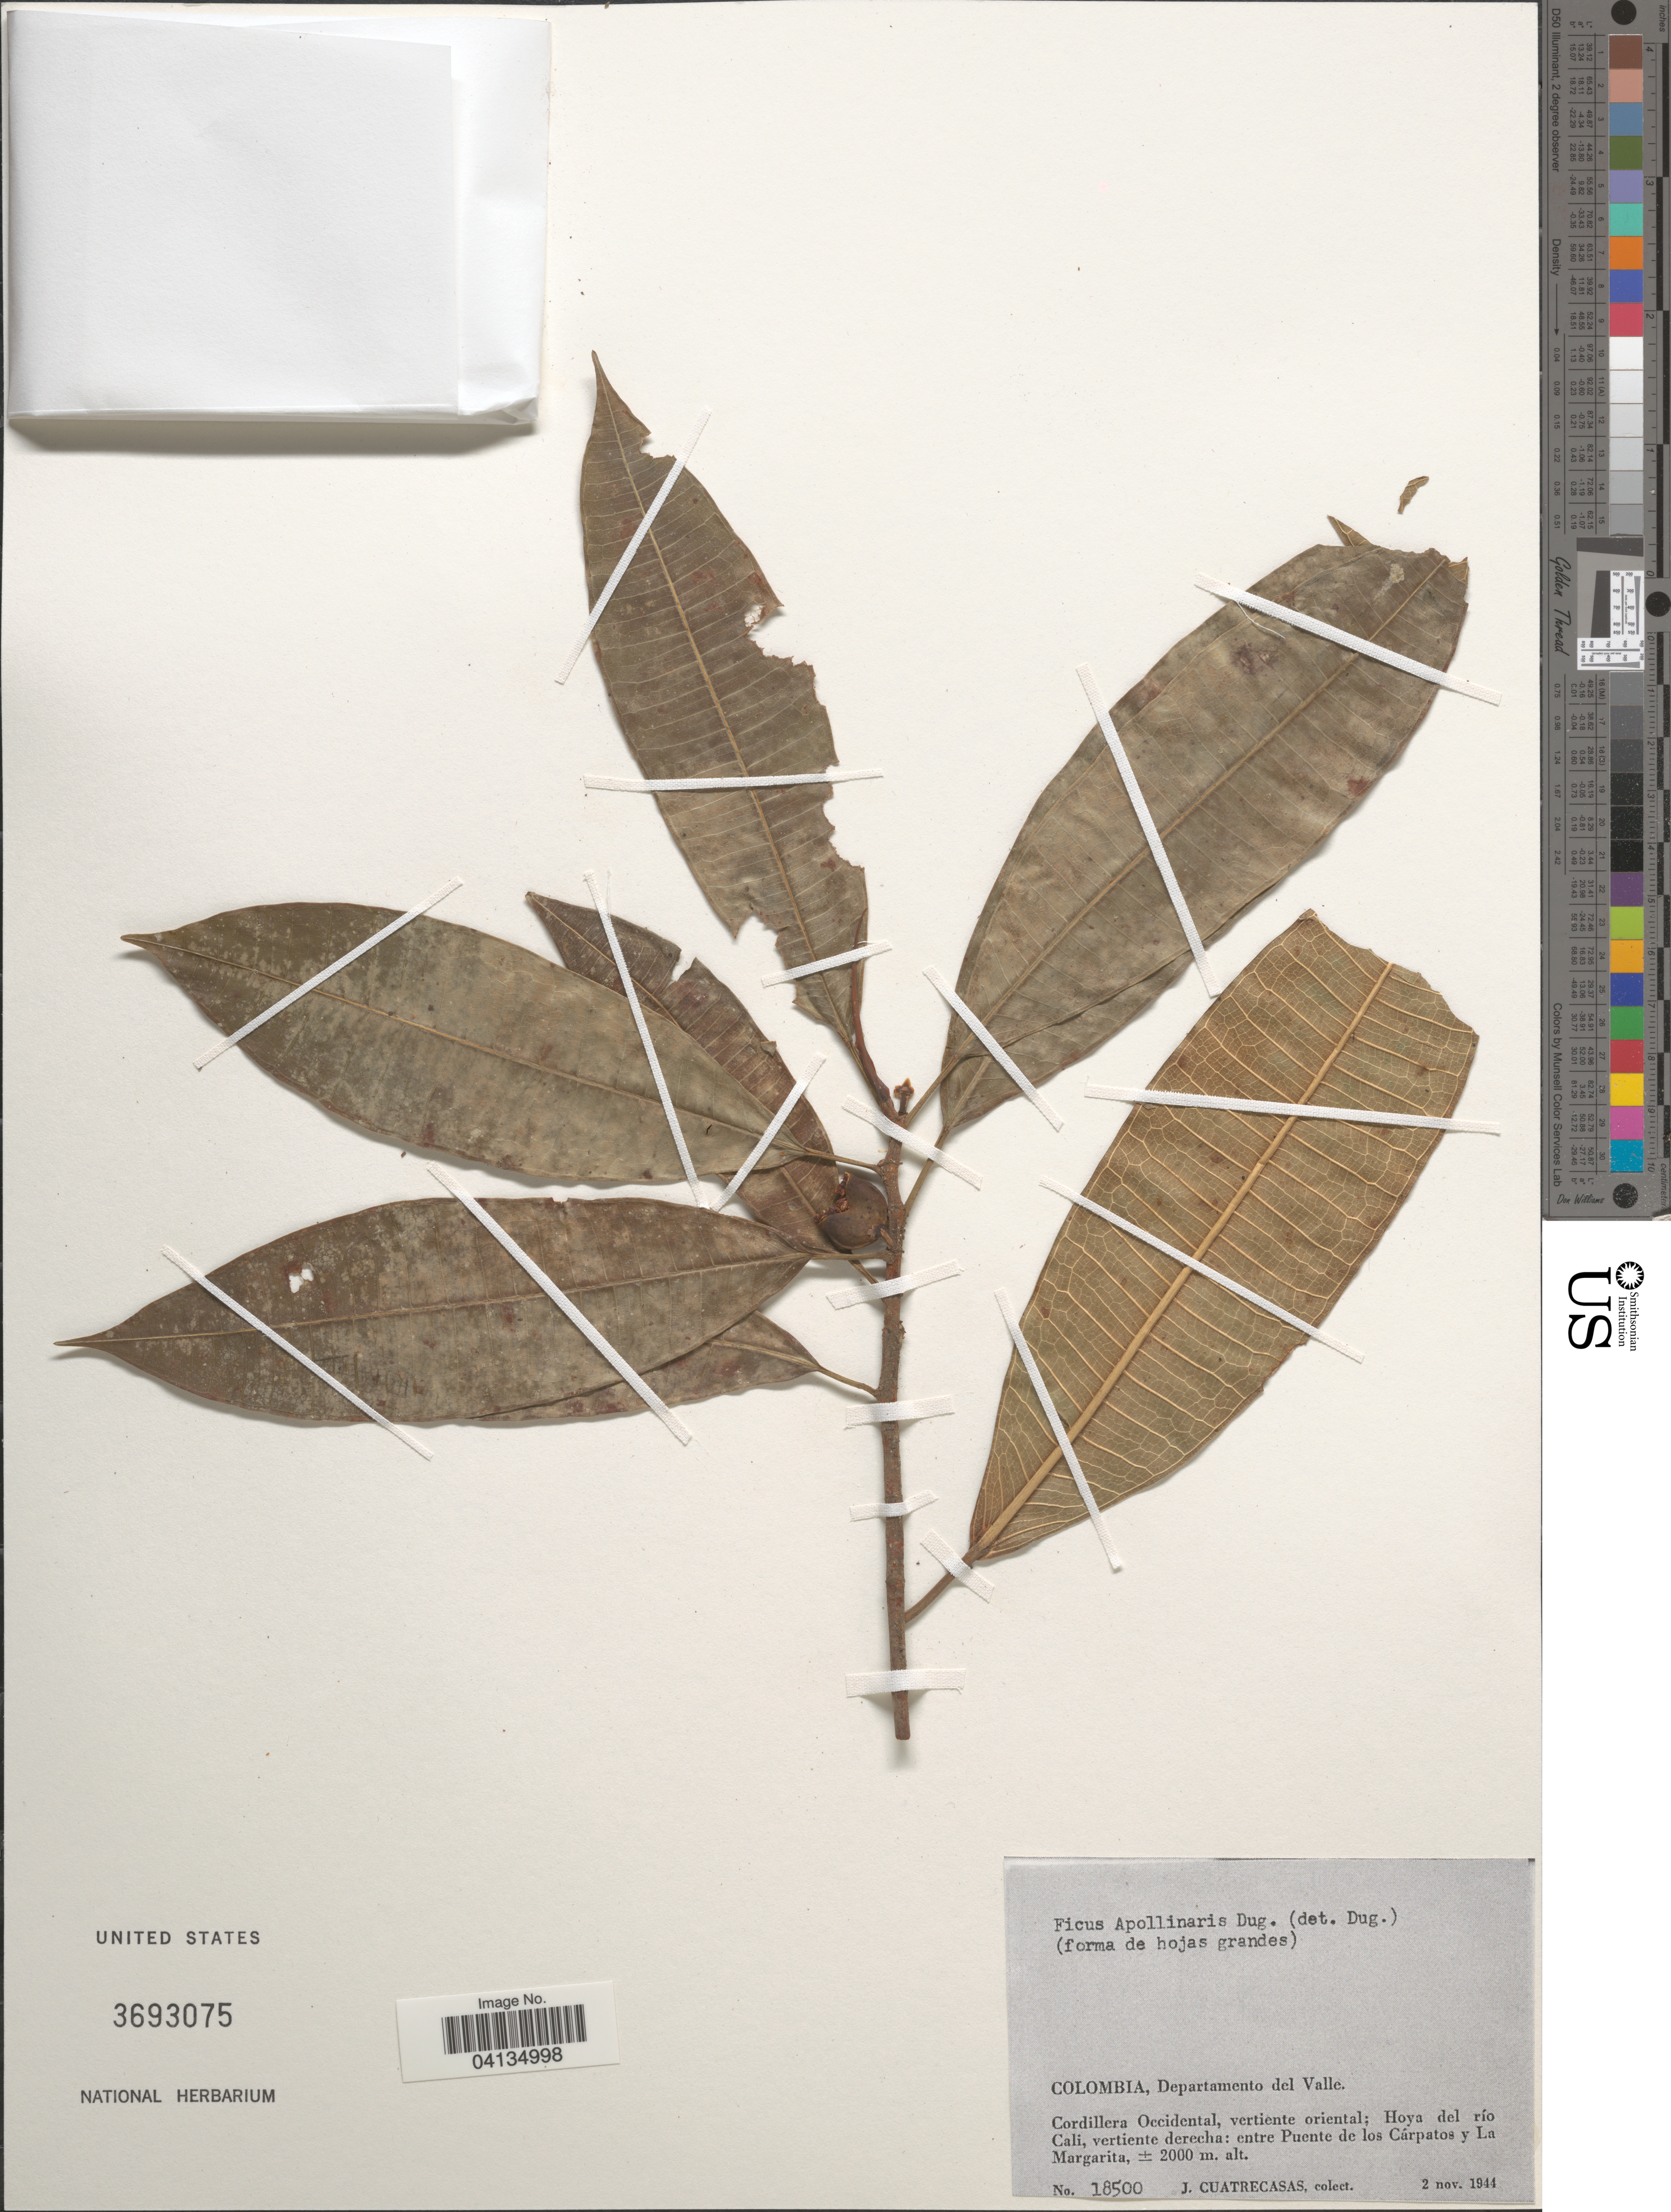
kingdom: Plantae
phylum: Tracheophyta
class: Magnoliopsida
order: Rosales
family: Moraceae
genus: Ficus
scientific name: Ficus apollinaris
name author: Dugand G.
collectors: J. Cuatrecasas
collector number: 18500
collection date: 1944-11-02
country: Colombia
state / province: Valle del Cauca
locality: Departamento del Valle. Cordillera Occidental, vertiente oriental; Hoya del río Calí, vertiente derecha: entre Puente de los Cárpatos y La Margarita.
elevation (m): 2000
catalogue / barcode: US 3693075